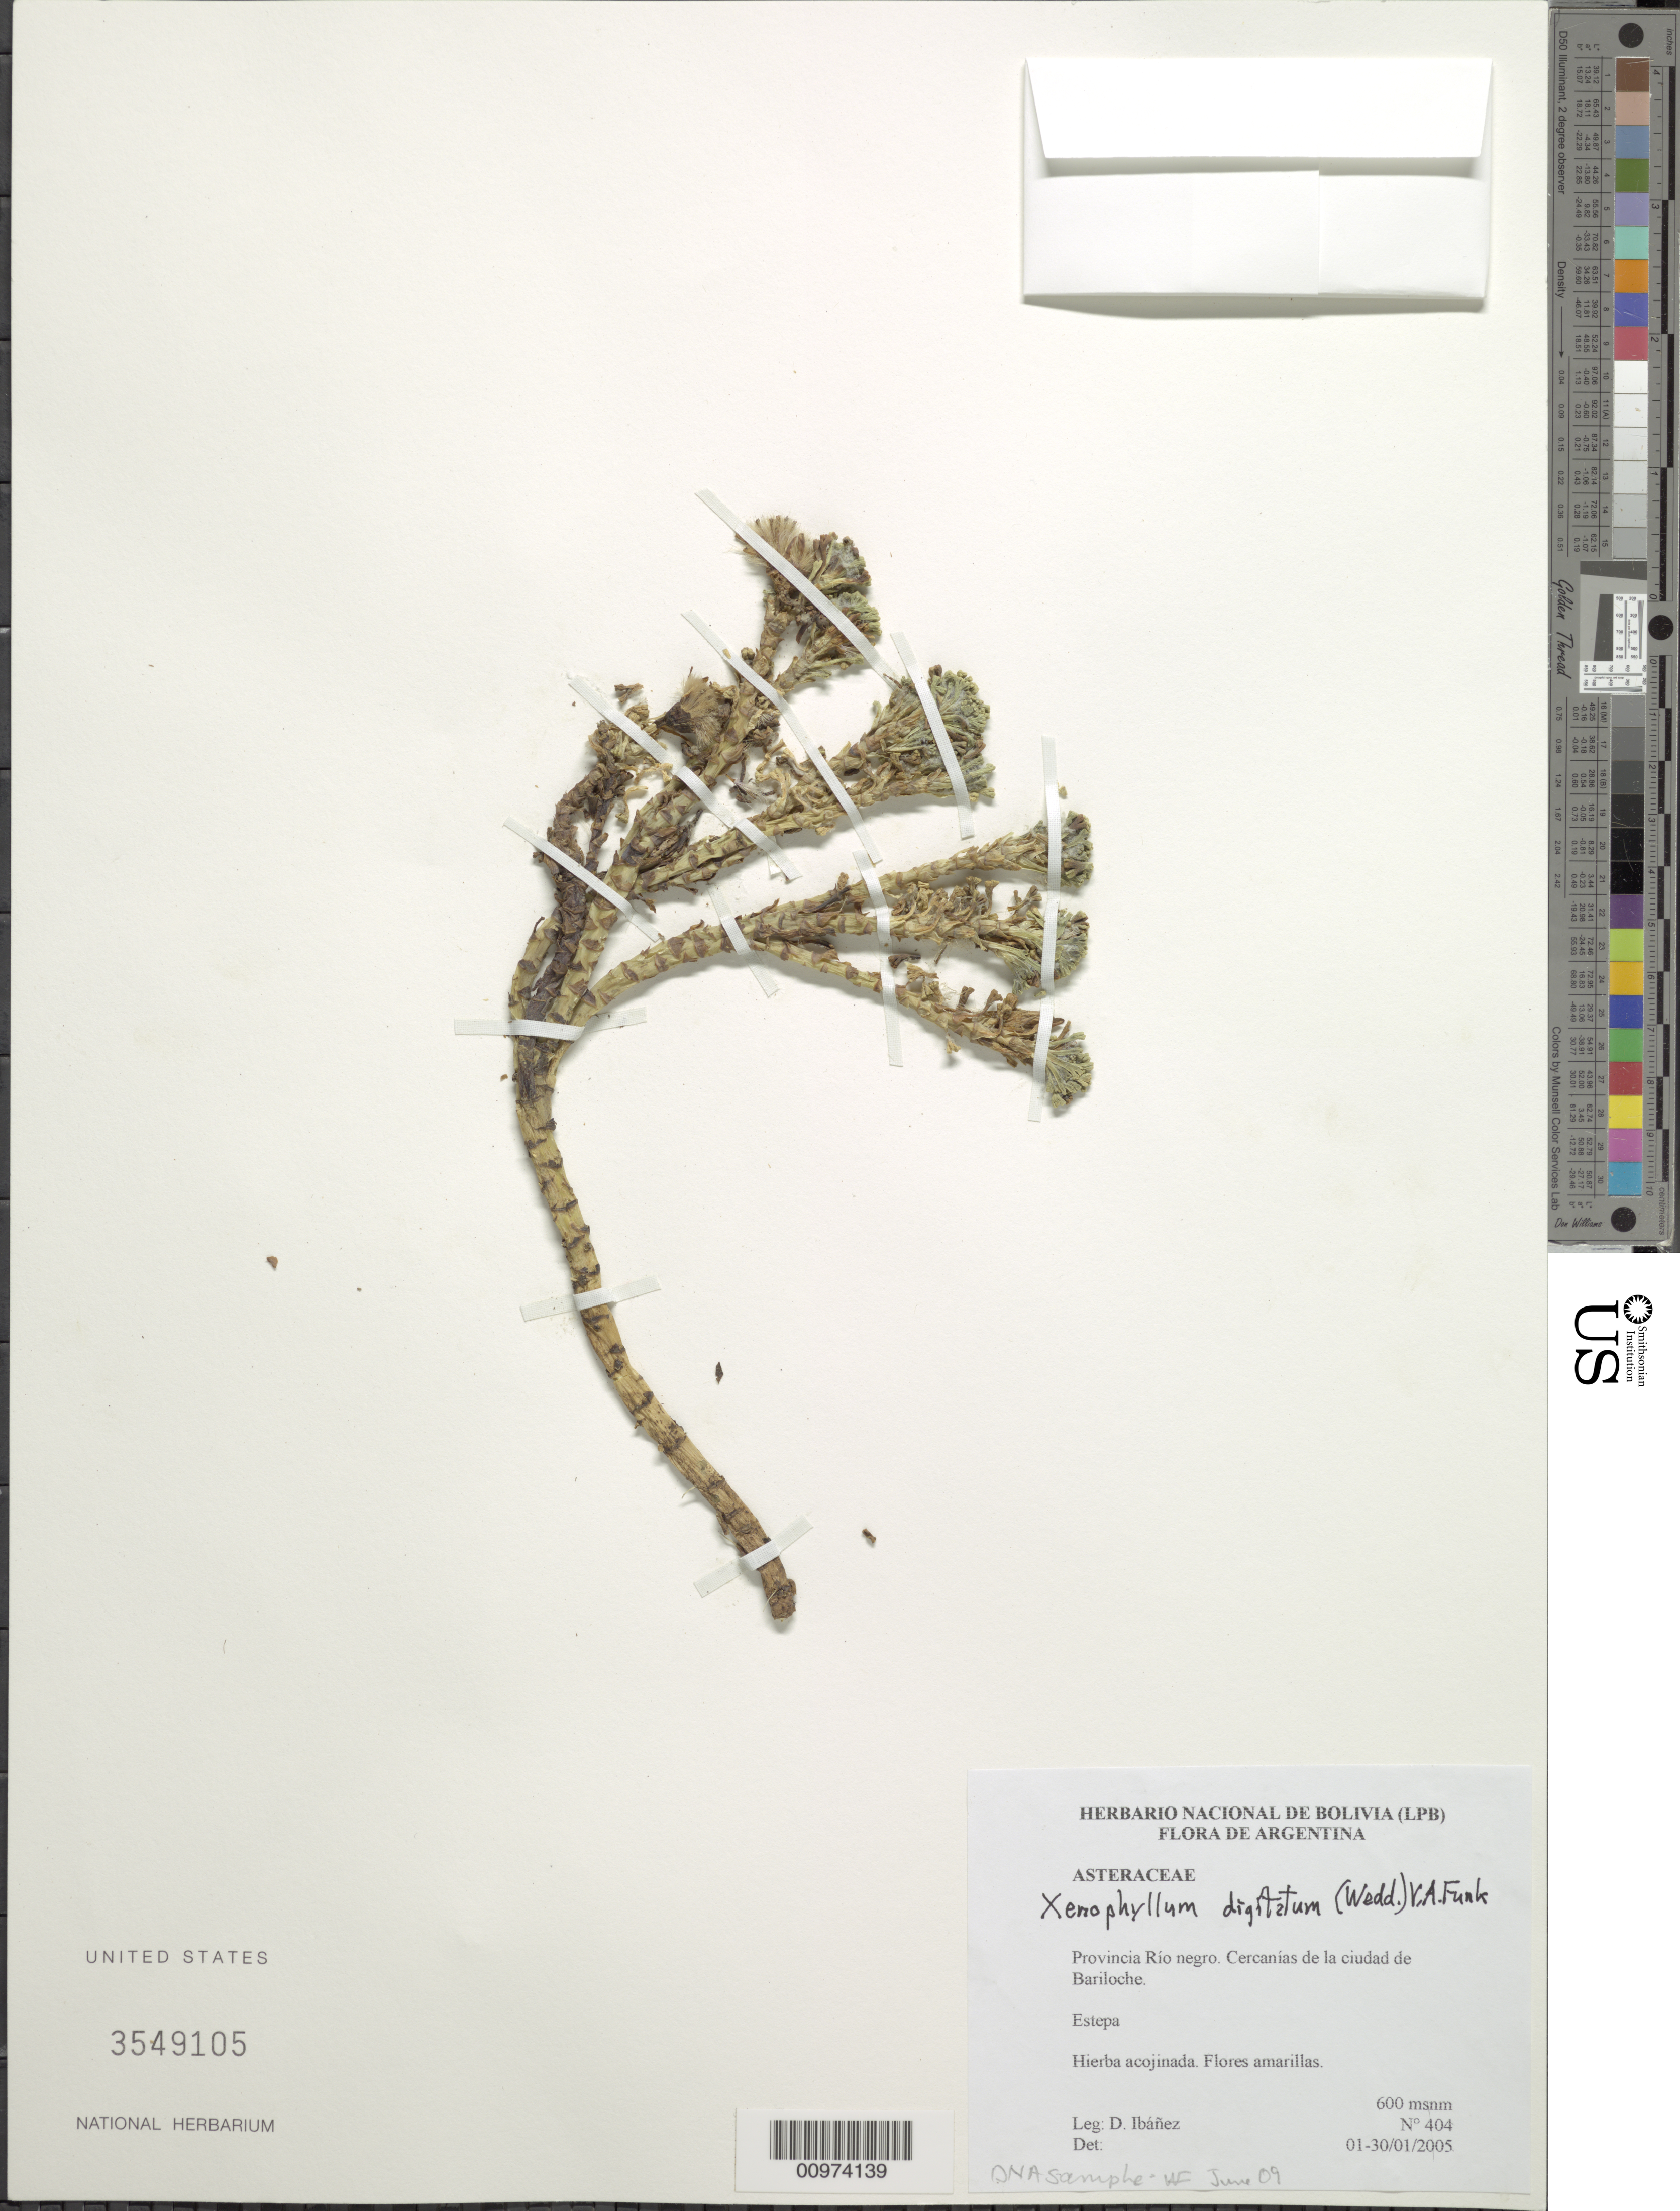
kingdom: Plantae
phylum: Tracheophyta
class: Magnoliopsida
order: Asterales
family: Asteraceae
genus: Xenophyllum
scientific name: Xenophyllum dactylophyllum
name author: (Sch. Bip.) V.A. Funk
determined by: Calvo, Joel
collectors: D. Ibáñez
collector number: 404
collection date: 2005-01-01/2005-01-30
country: Argentina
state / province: Rio Negro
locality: Cercanias de la ciudad de Bariloche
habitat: Estepa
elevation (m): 600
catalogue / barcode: US 3549105